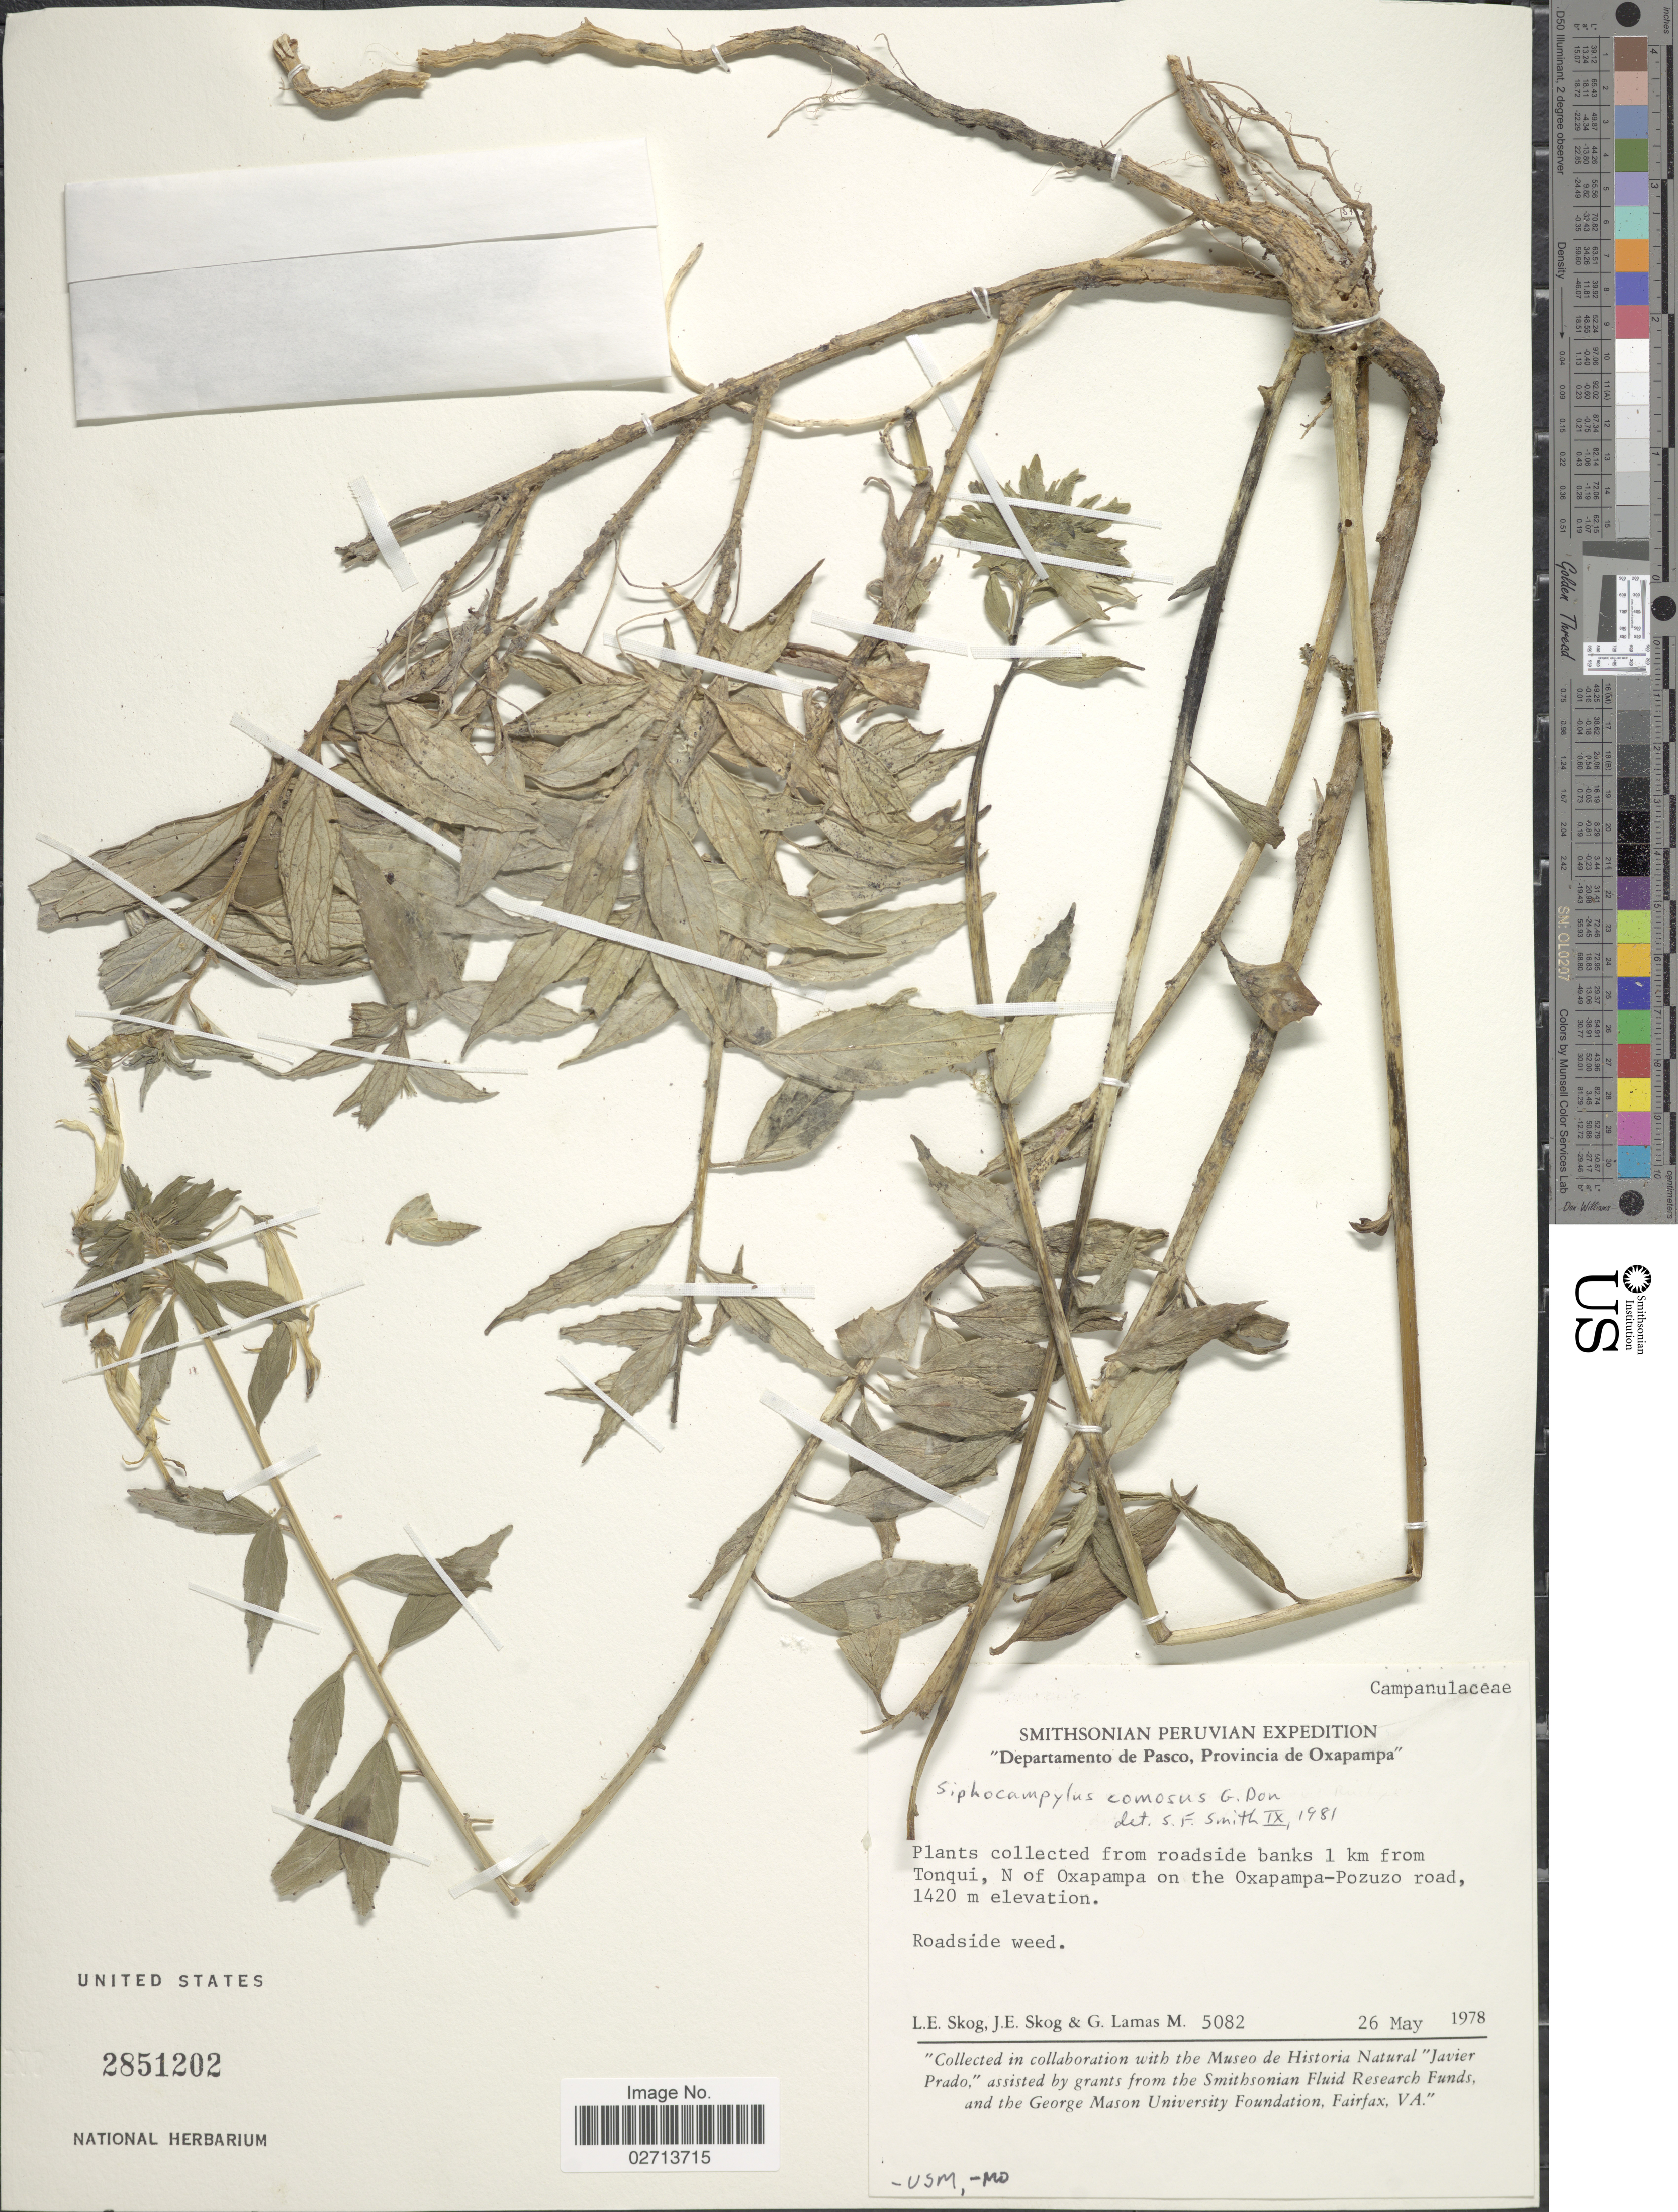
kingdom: Plantae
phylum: Tracheophyta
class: Magnoliopsida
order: Asterales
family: Campanulaceae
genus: Siphocampylus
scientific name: Siphocampylus comosus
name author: (Cav.) G. Don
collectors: L. E. Skog, J. E. Skog & G. Lamas M.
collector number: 5082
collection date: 1978-05-26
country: Peru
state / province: Pasco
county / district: Oxapampa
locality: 'Departamento de Pasco, Provincia de Oxapampa' from roadside banks 1 km from Tonqui, N of Oxapampa on the Oxapampa-Pozuzo road.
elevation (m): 1420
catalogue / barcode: US 2851202